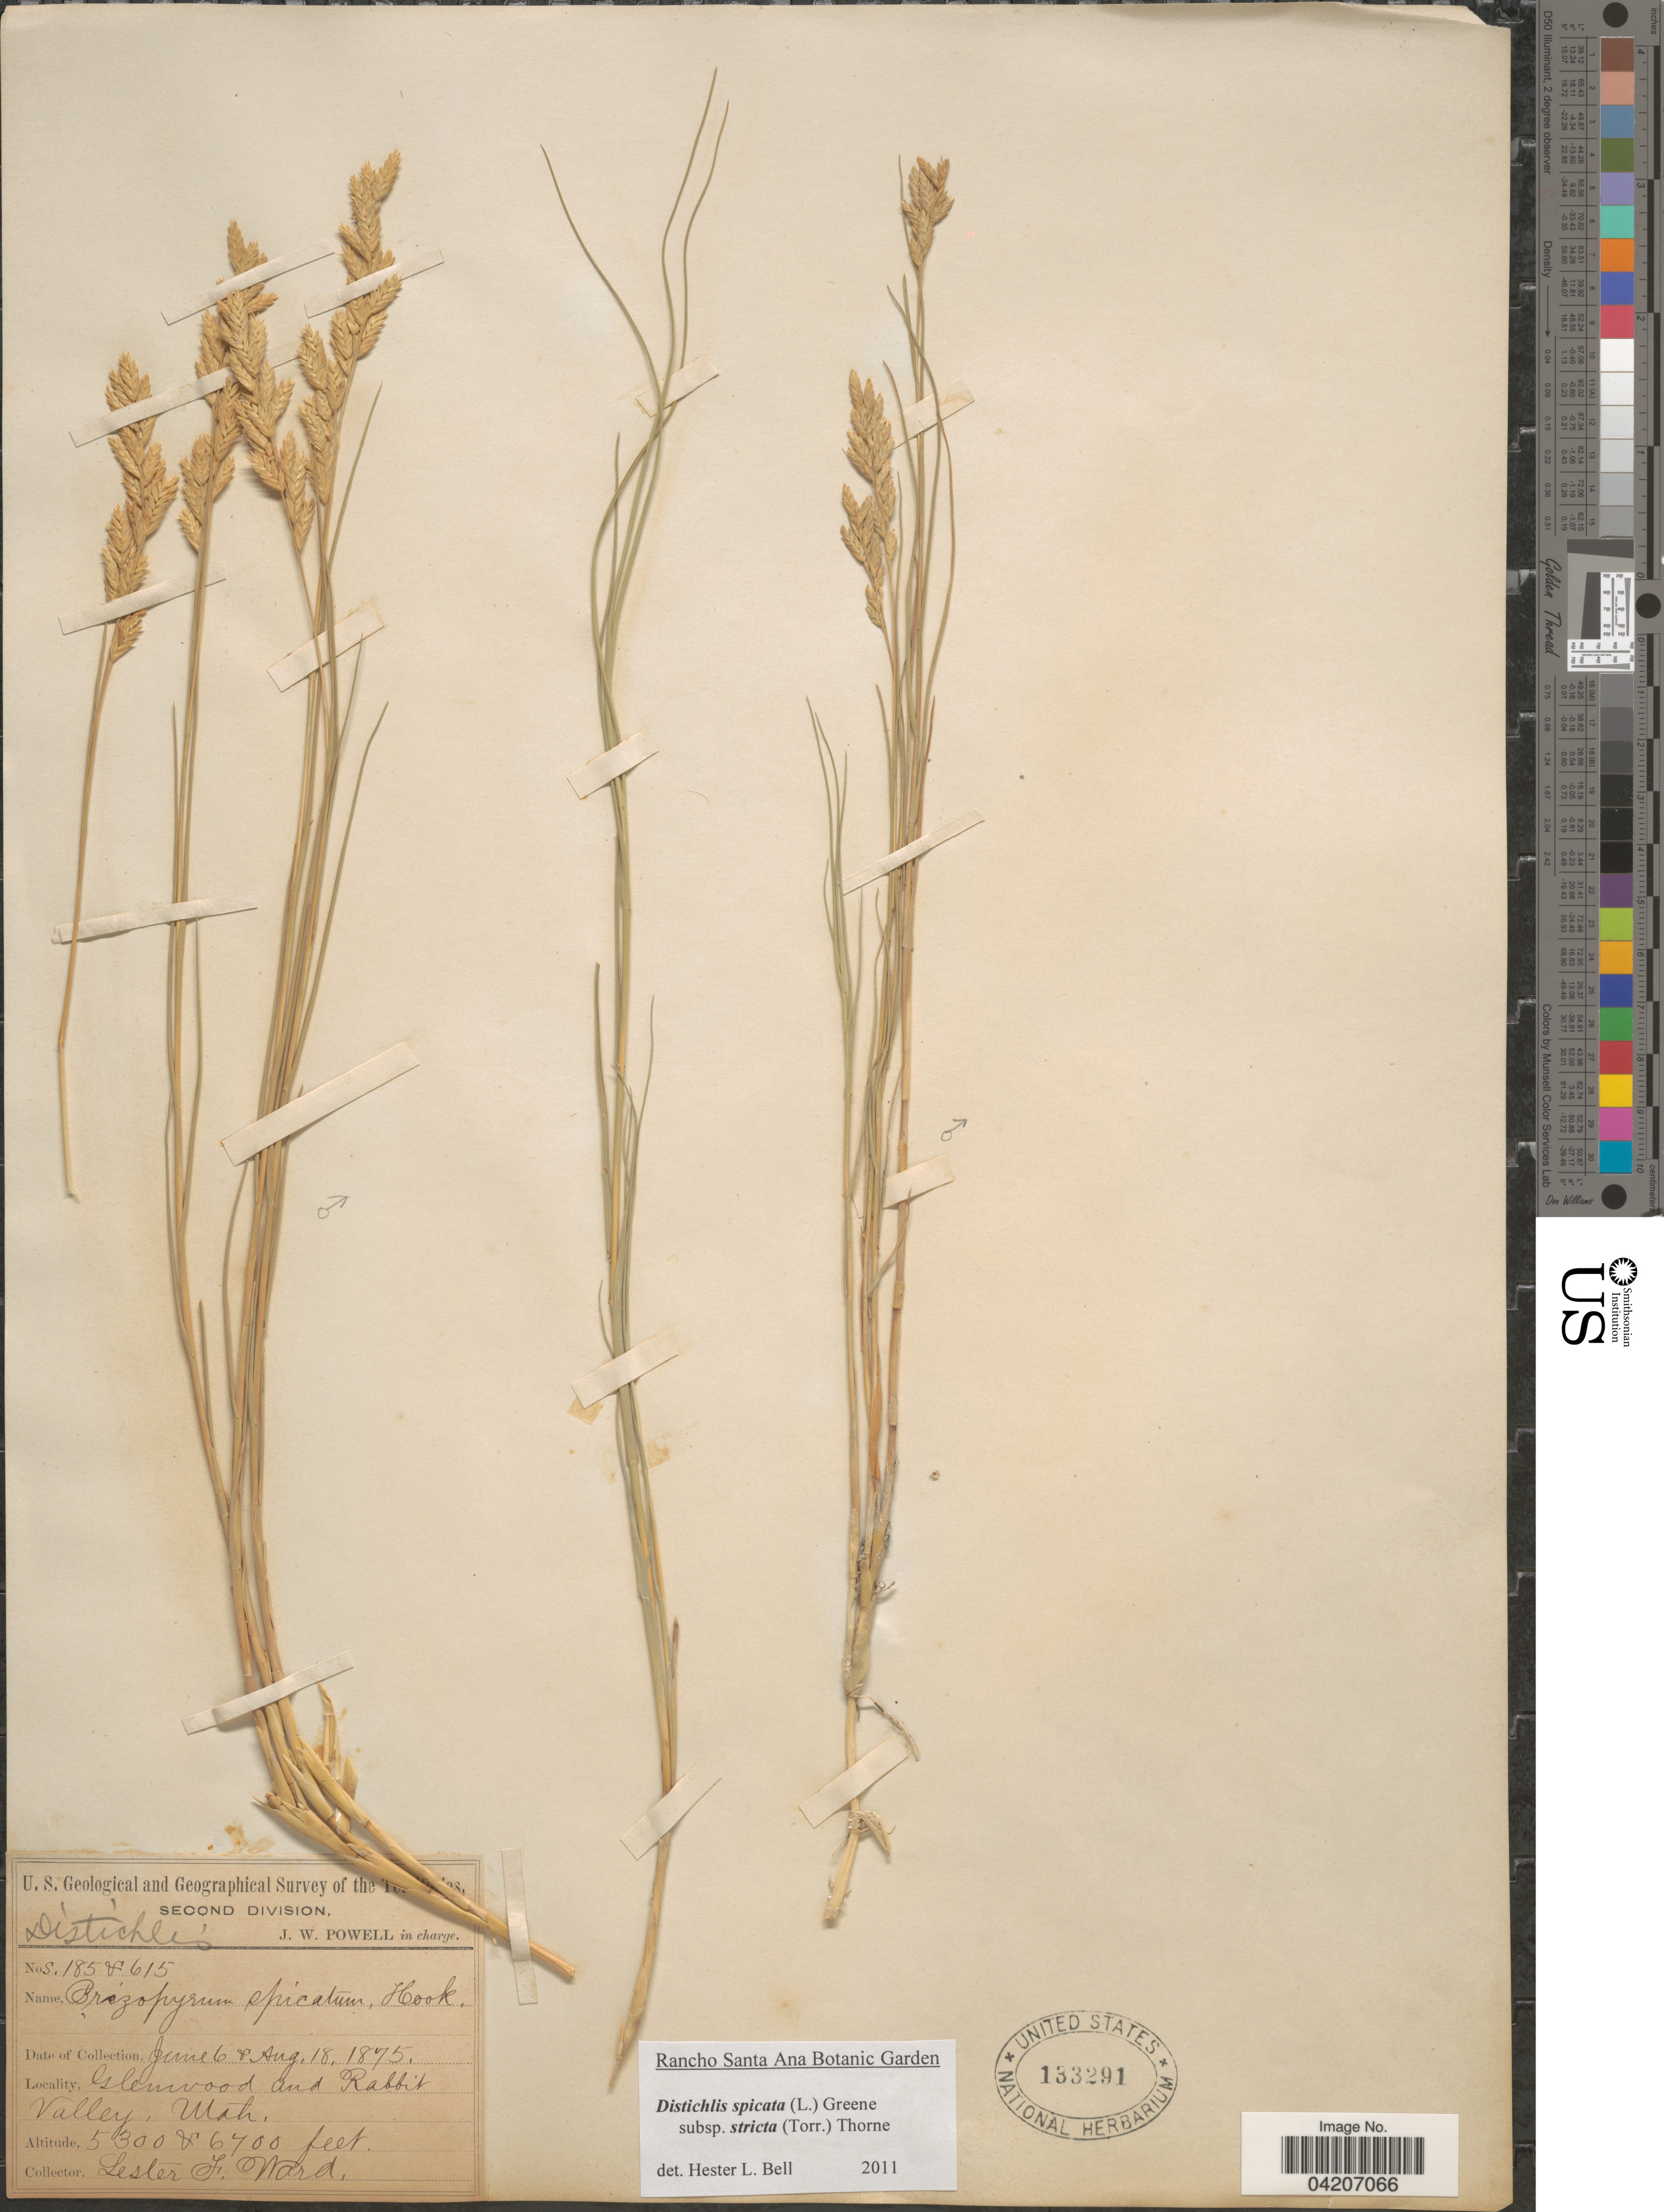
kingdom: Plantae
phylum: Tracheophyta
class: Liliopsida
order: Poales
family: Poaceae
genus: Distichlis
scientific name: Distichlis spicata subsp. stricta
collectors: L. F. Ward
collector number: S.185/615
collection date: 1875-06-06/1875-08-18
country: United States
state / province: Utah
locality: Glenwood and Rabbit Valley.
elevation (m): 1615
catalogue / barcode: US 133291